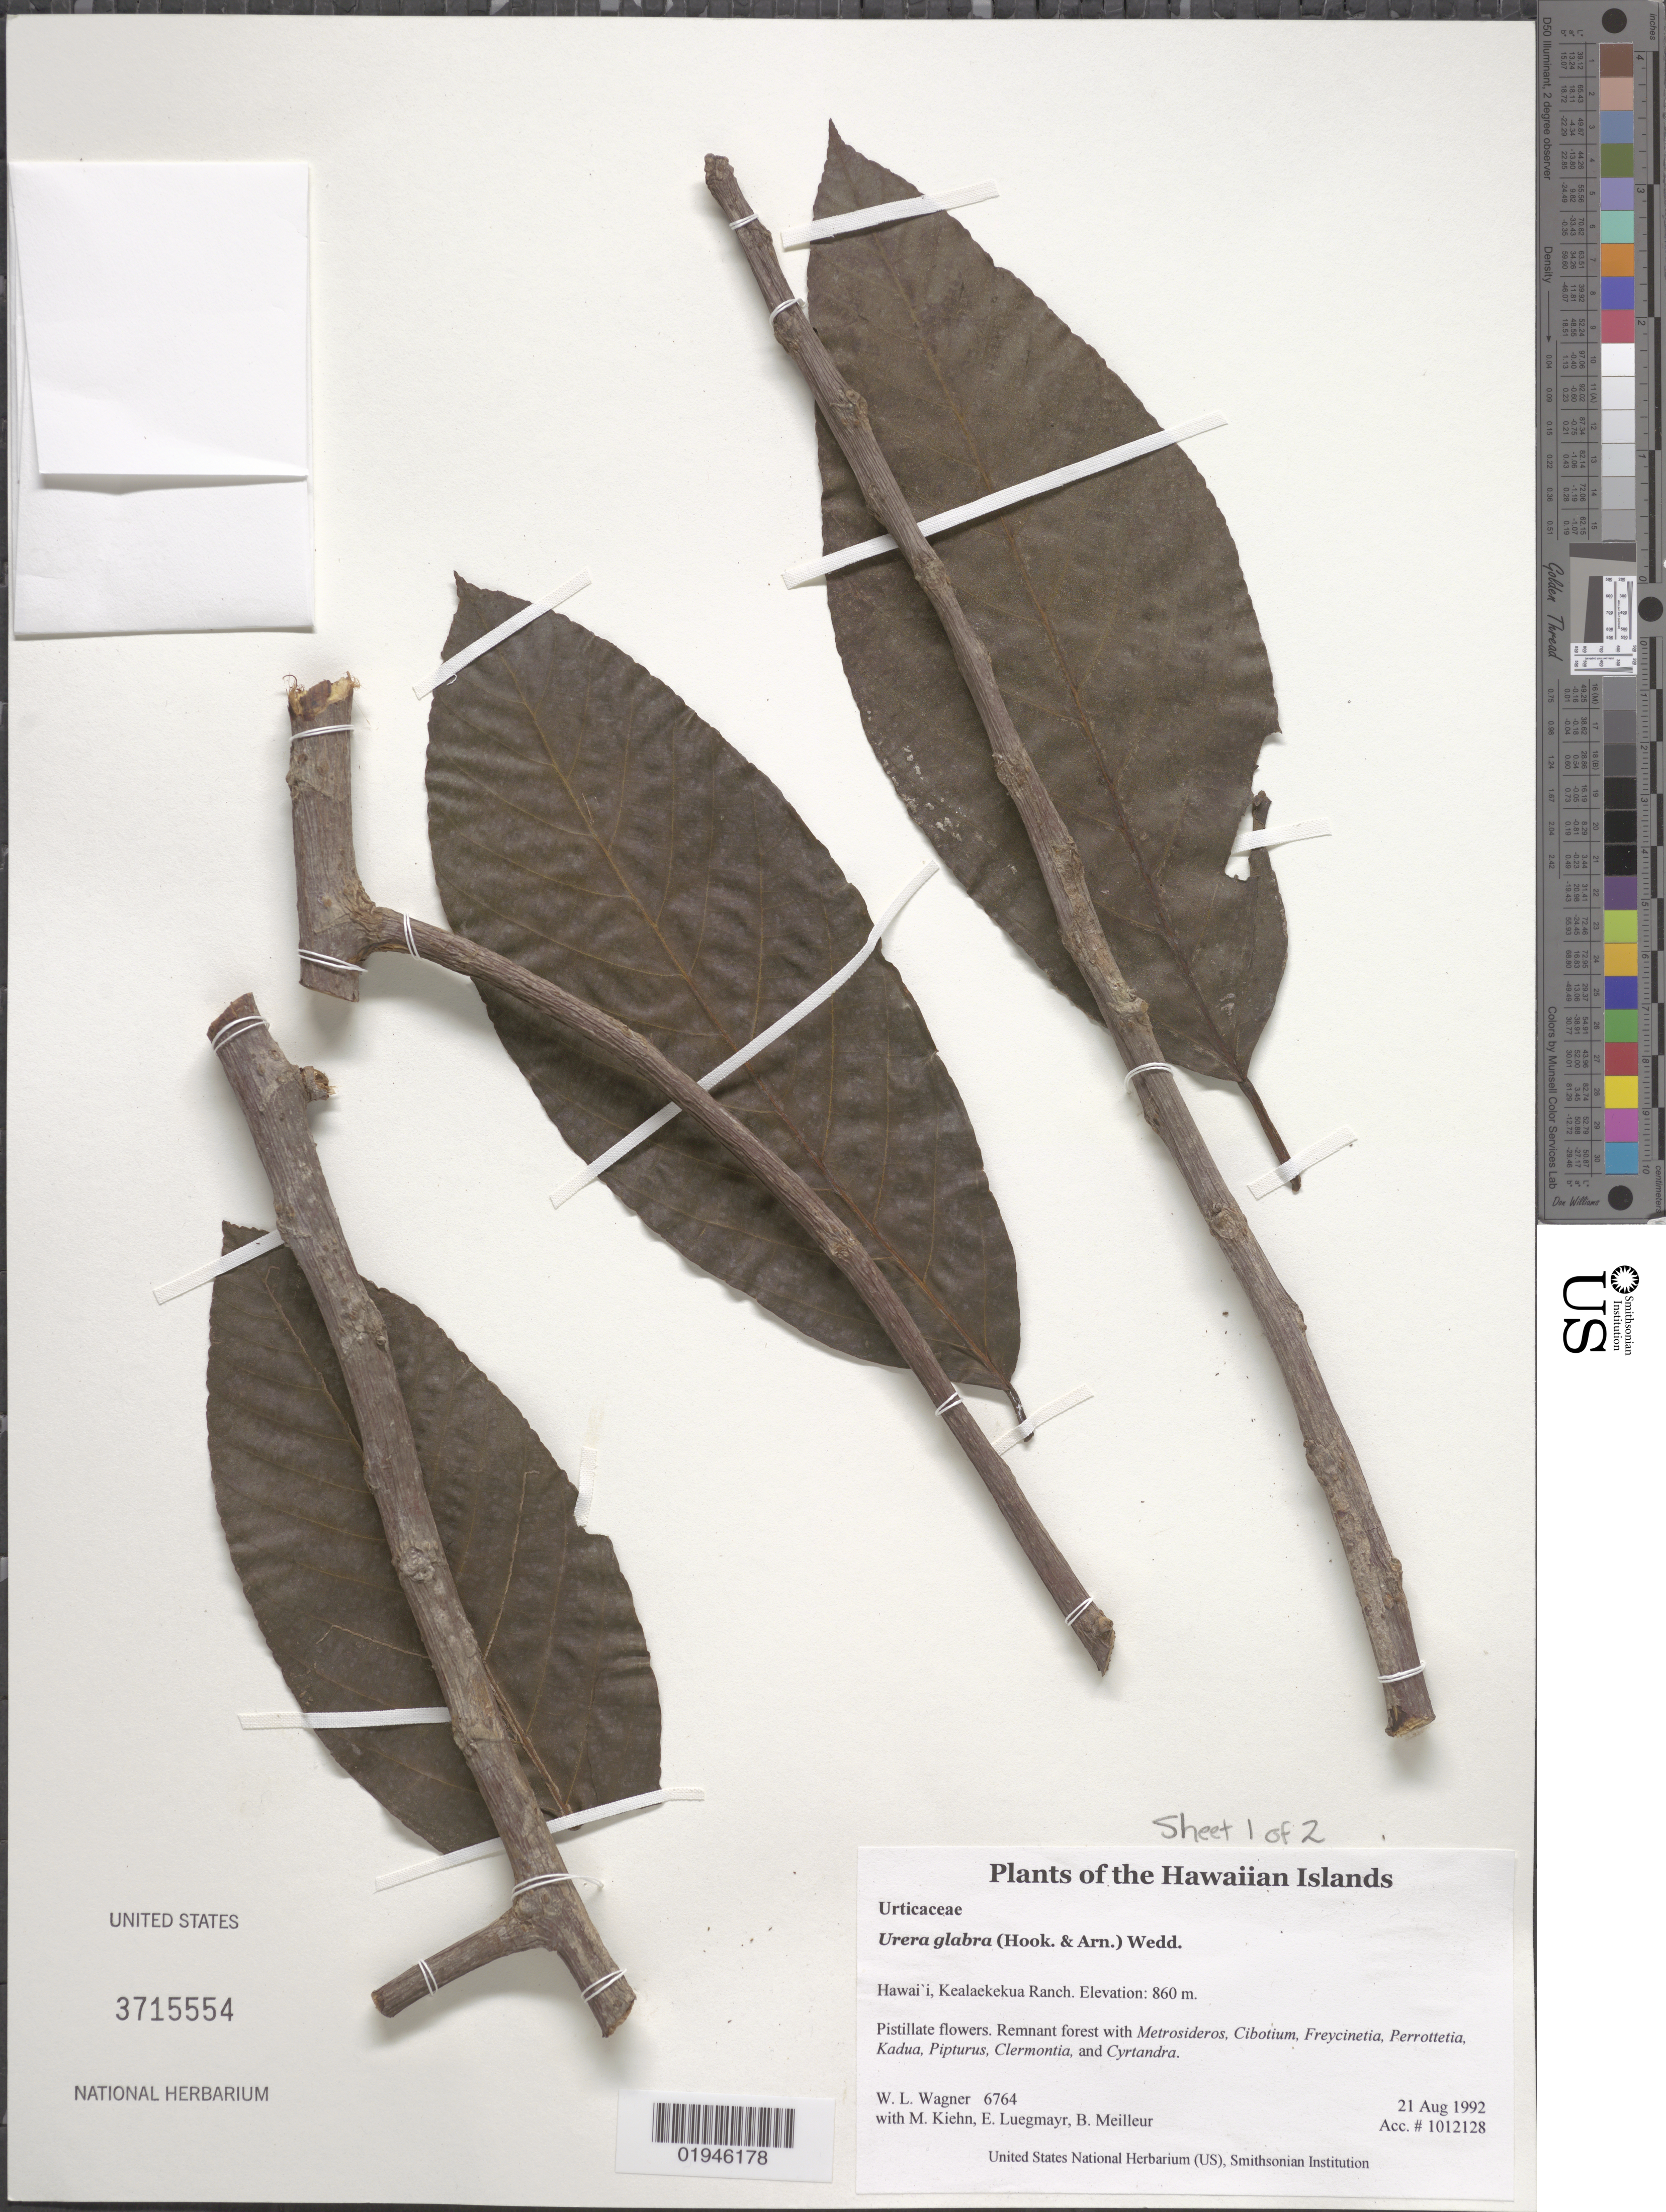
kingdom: Plantae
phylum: Tracheophyta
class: Magnoliopsida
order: Rosales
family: Urticaceae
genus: Touchardia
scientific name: Touchardia oahuensis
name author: T. Wells & A. K. Monro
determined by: Wagner, W. L., (BOT), Smithsonian Institution - National Museum of Natural History (UNITED STATES)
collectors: W. L. Wagner, E. Luegmayr & B. Meilleur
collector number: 6764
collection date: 1992-08-21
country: United States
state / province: Hawaii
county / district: Hawaii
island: Hawaii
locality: Kealaekekua Ranch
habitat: Remnant forest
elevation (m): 860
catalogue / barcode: US 3715554